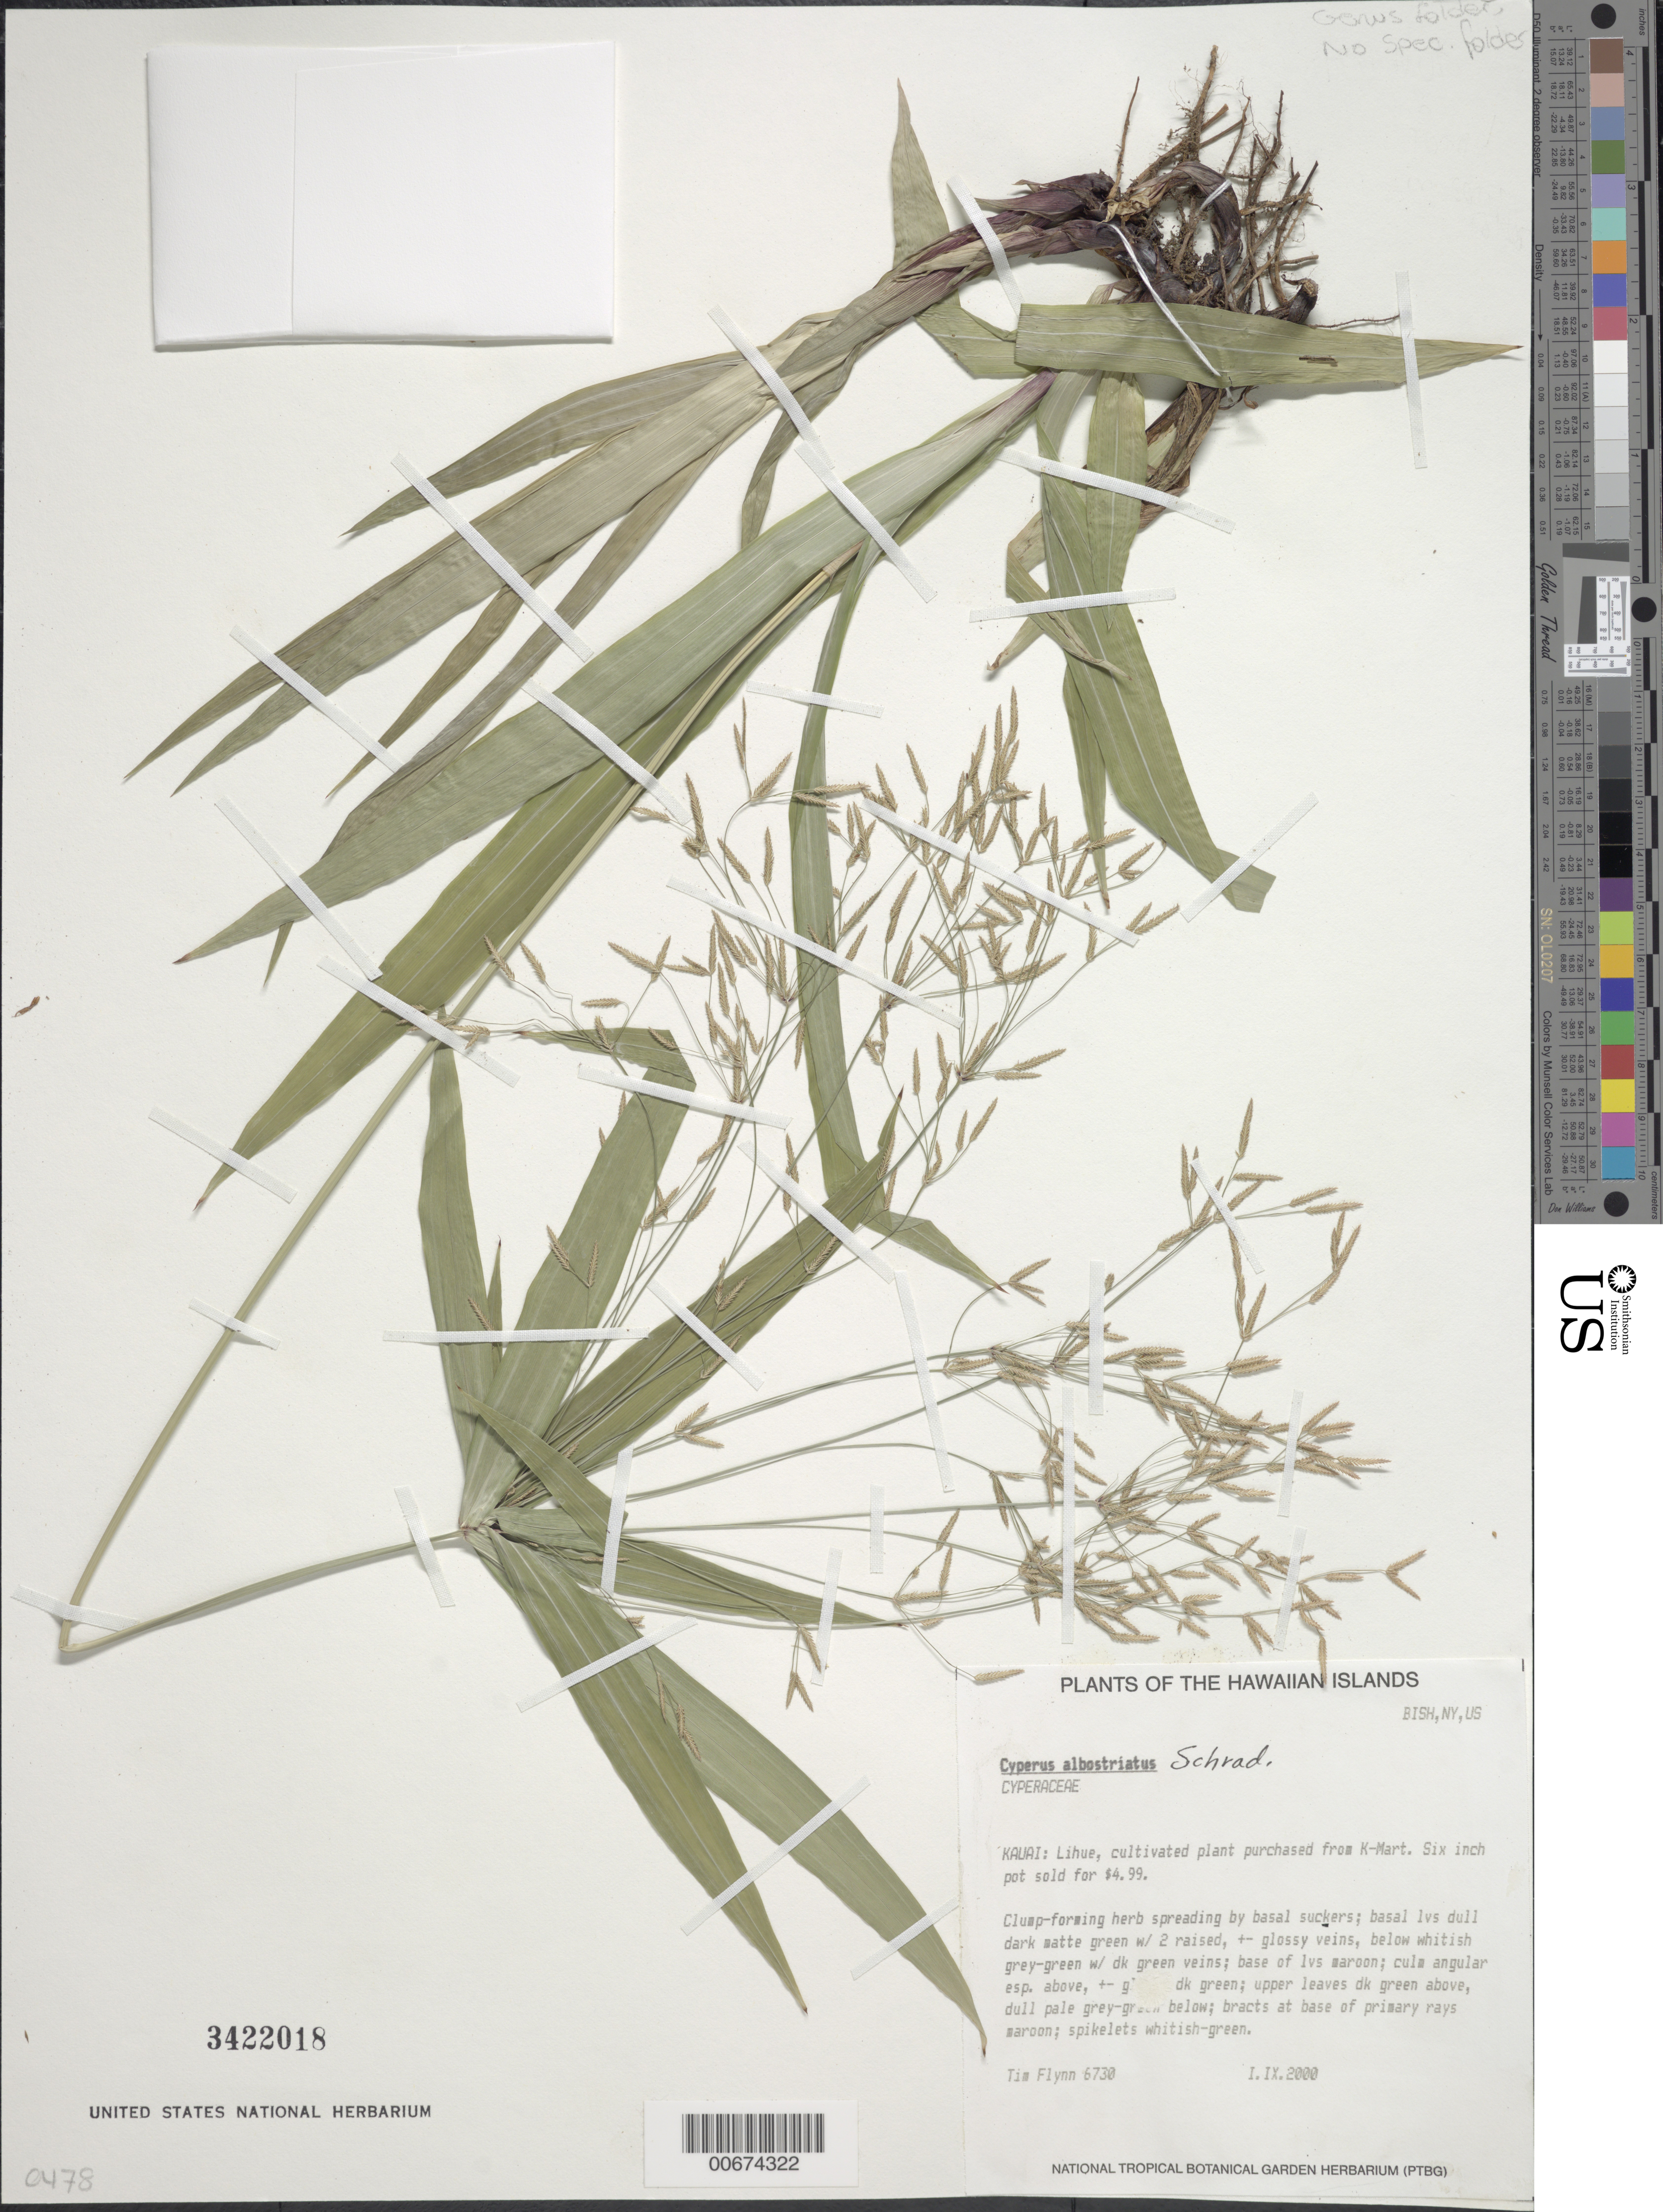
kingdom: Plantae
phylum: Tracheophyta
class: Liliopsida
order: Poales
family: Cyperaceae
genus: Cyperus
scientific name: Cyperus albostriatus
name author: Schrad.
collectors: T. W. Flynn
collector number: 6730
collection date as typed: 1 Sep 2000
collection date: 2000-09-01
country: United States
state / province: Hawaii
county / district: Kauai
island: Kaua'i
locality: Lihue, purchased from K-Mart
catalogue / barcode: US 3422018